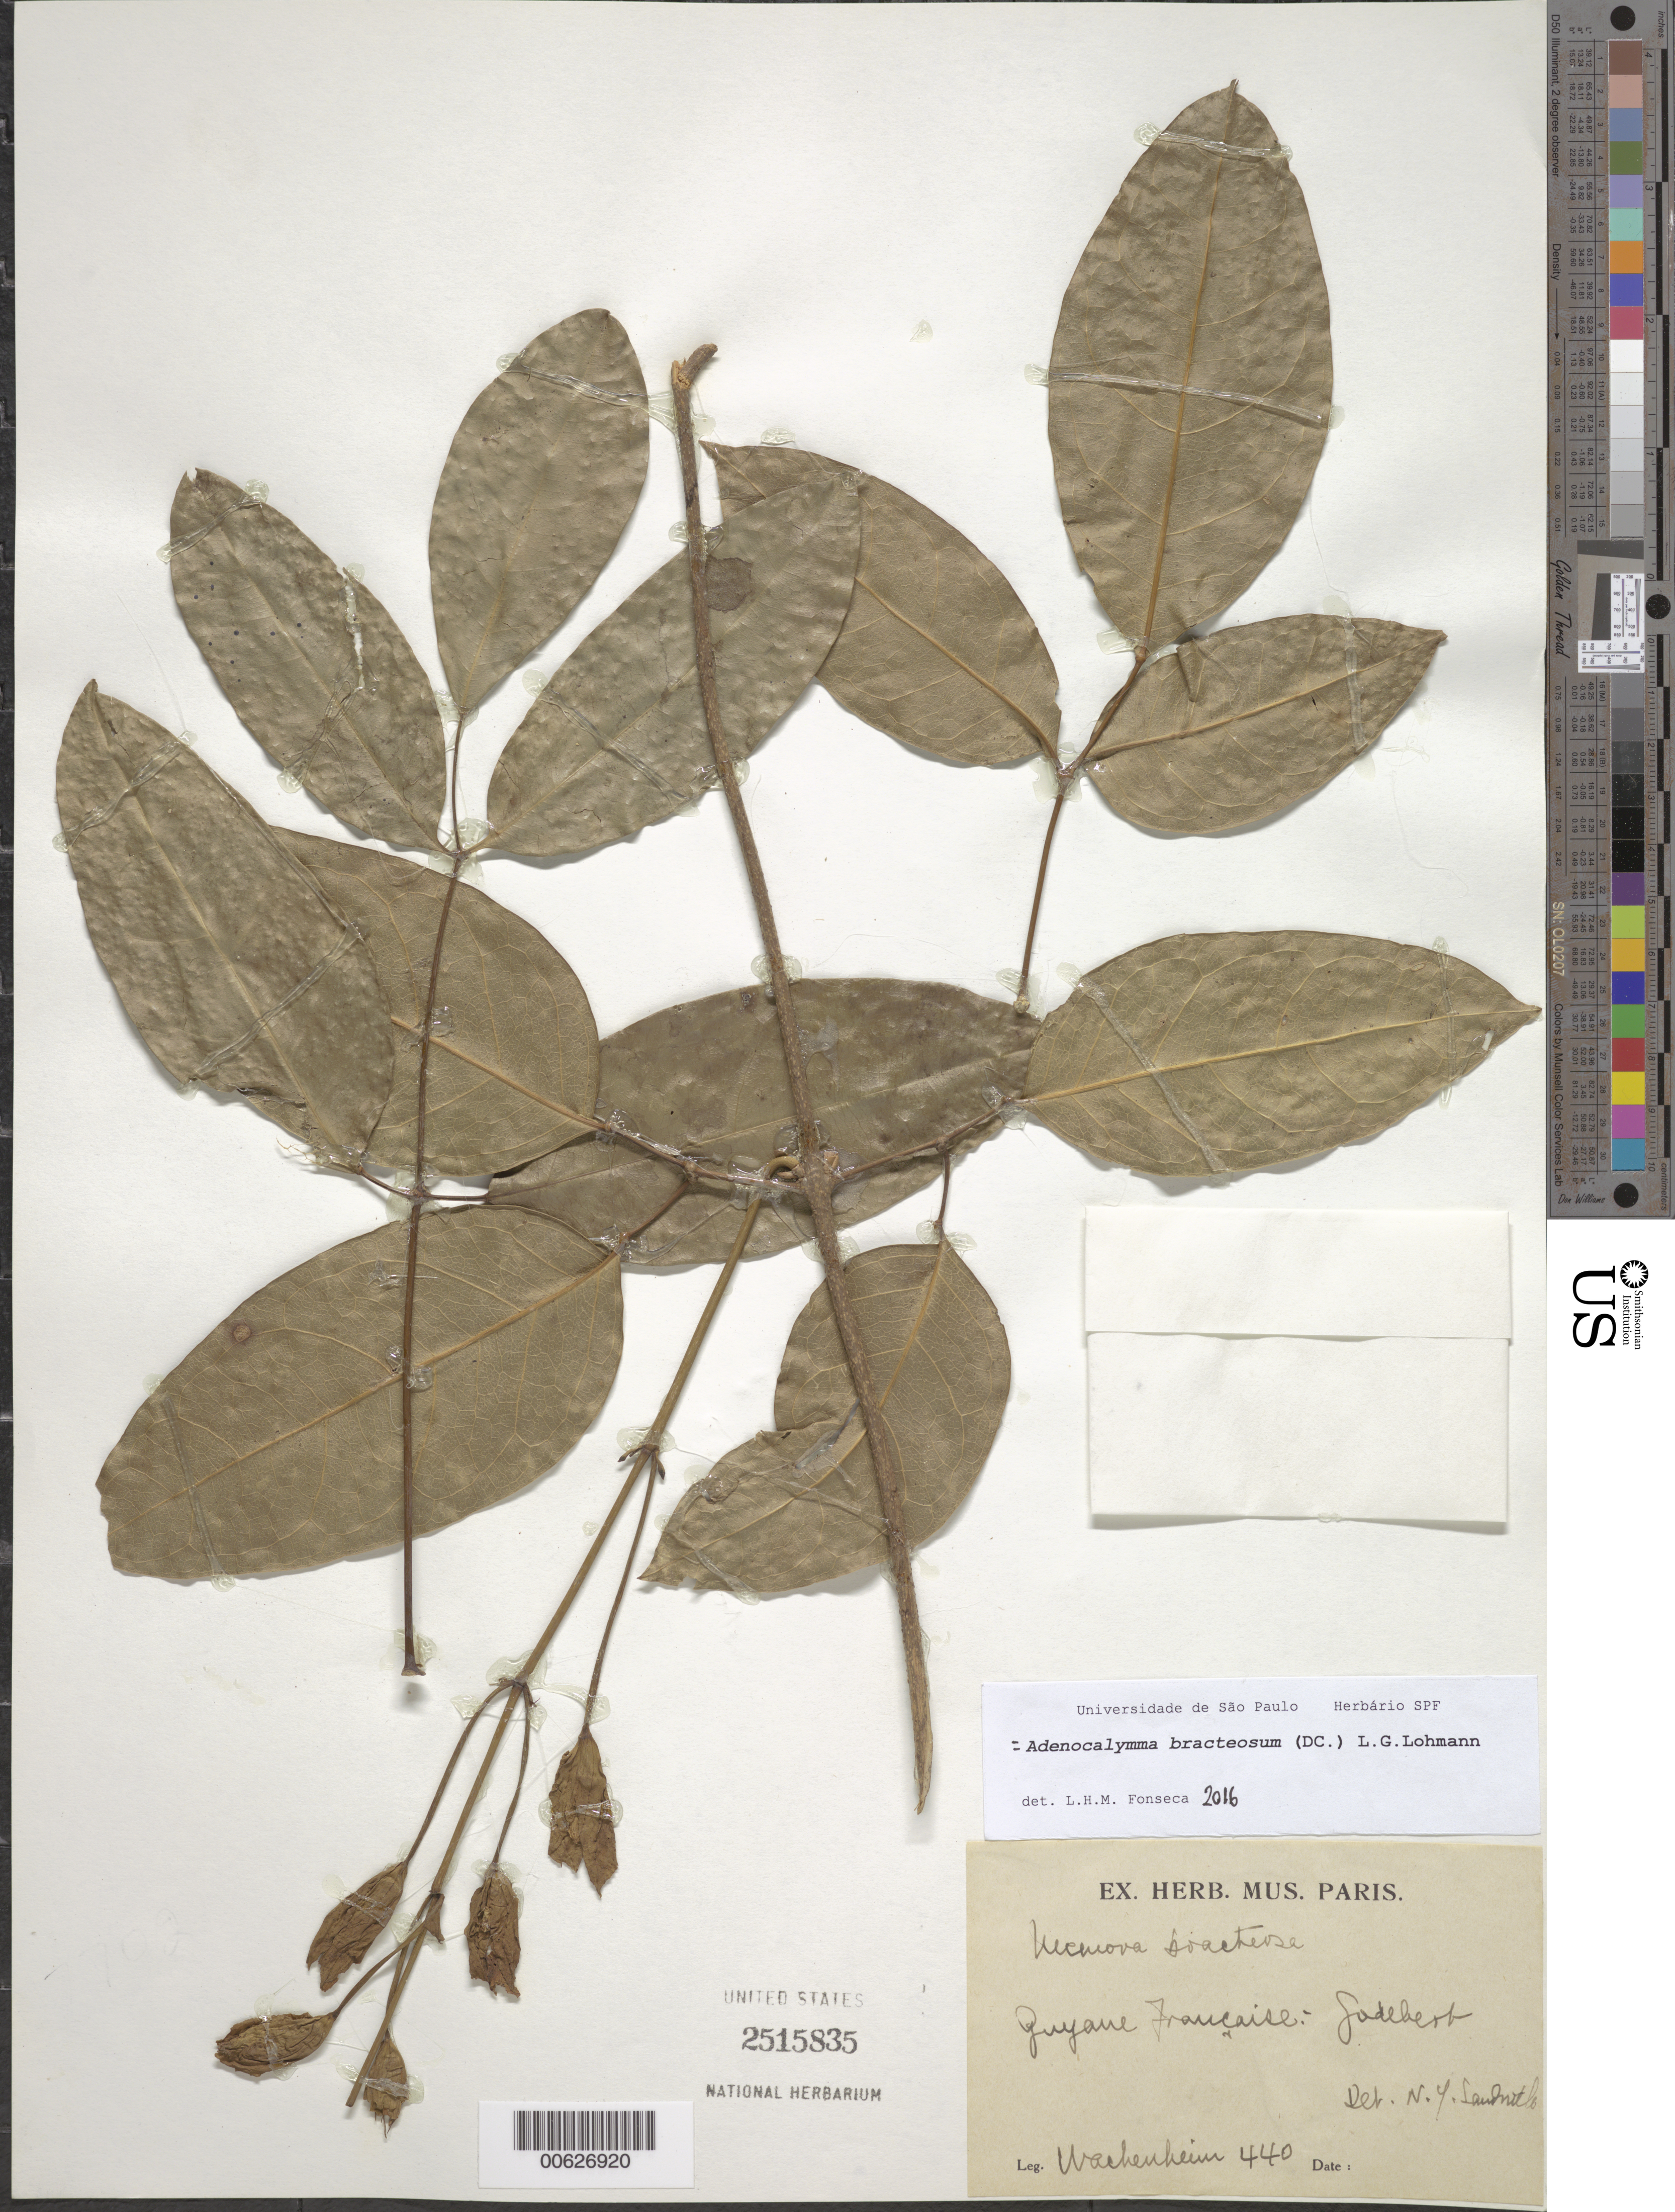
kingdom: Plantae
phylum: Tracheophyta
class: Magnoliopsida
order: Lamiales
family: Bignoniaceae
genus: Adenocalymma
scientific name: Adenocalymma bracteosum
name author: (DC.) L.G. Lohmann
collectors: G. Wachenheim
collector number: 440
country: French Guiana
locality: Godebert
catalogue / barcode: US 2515835